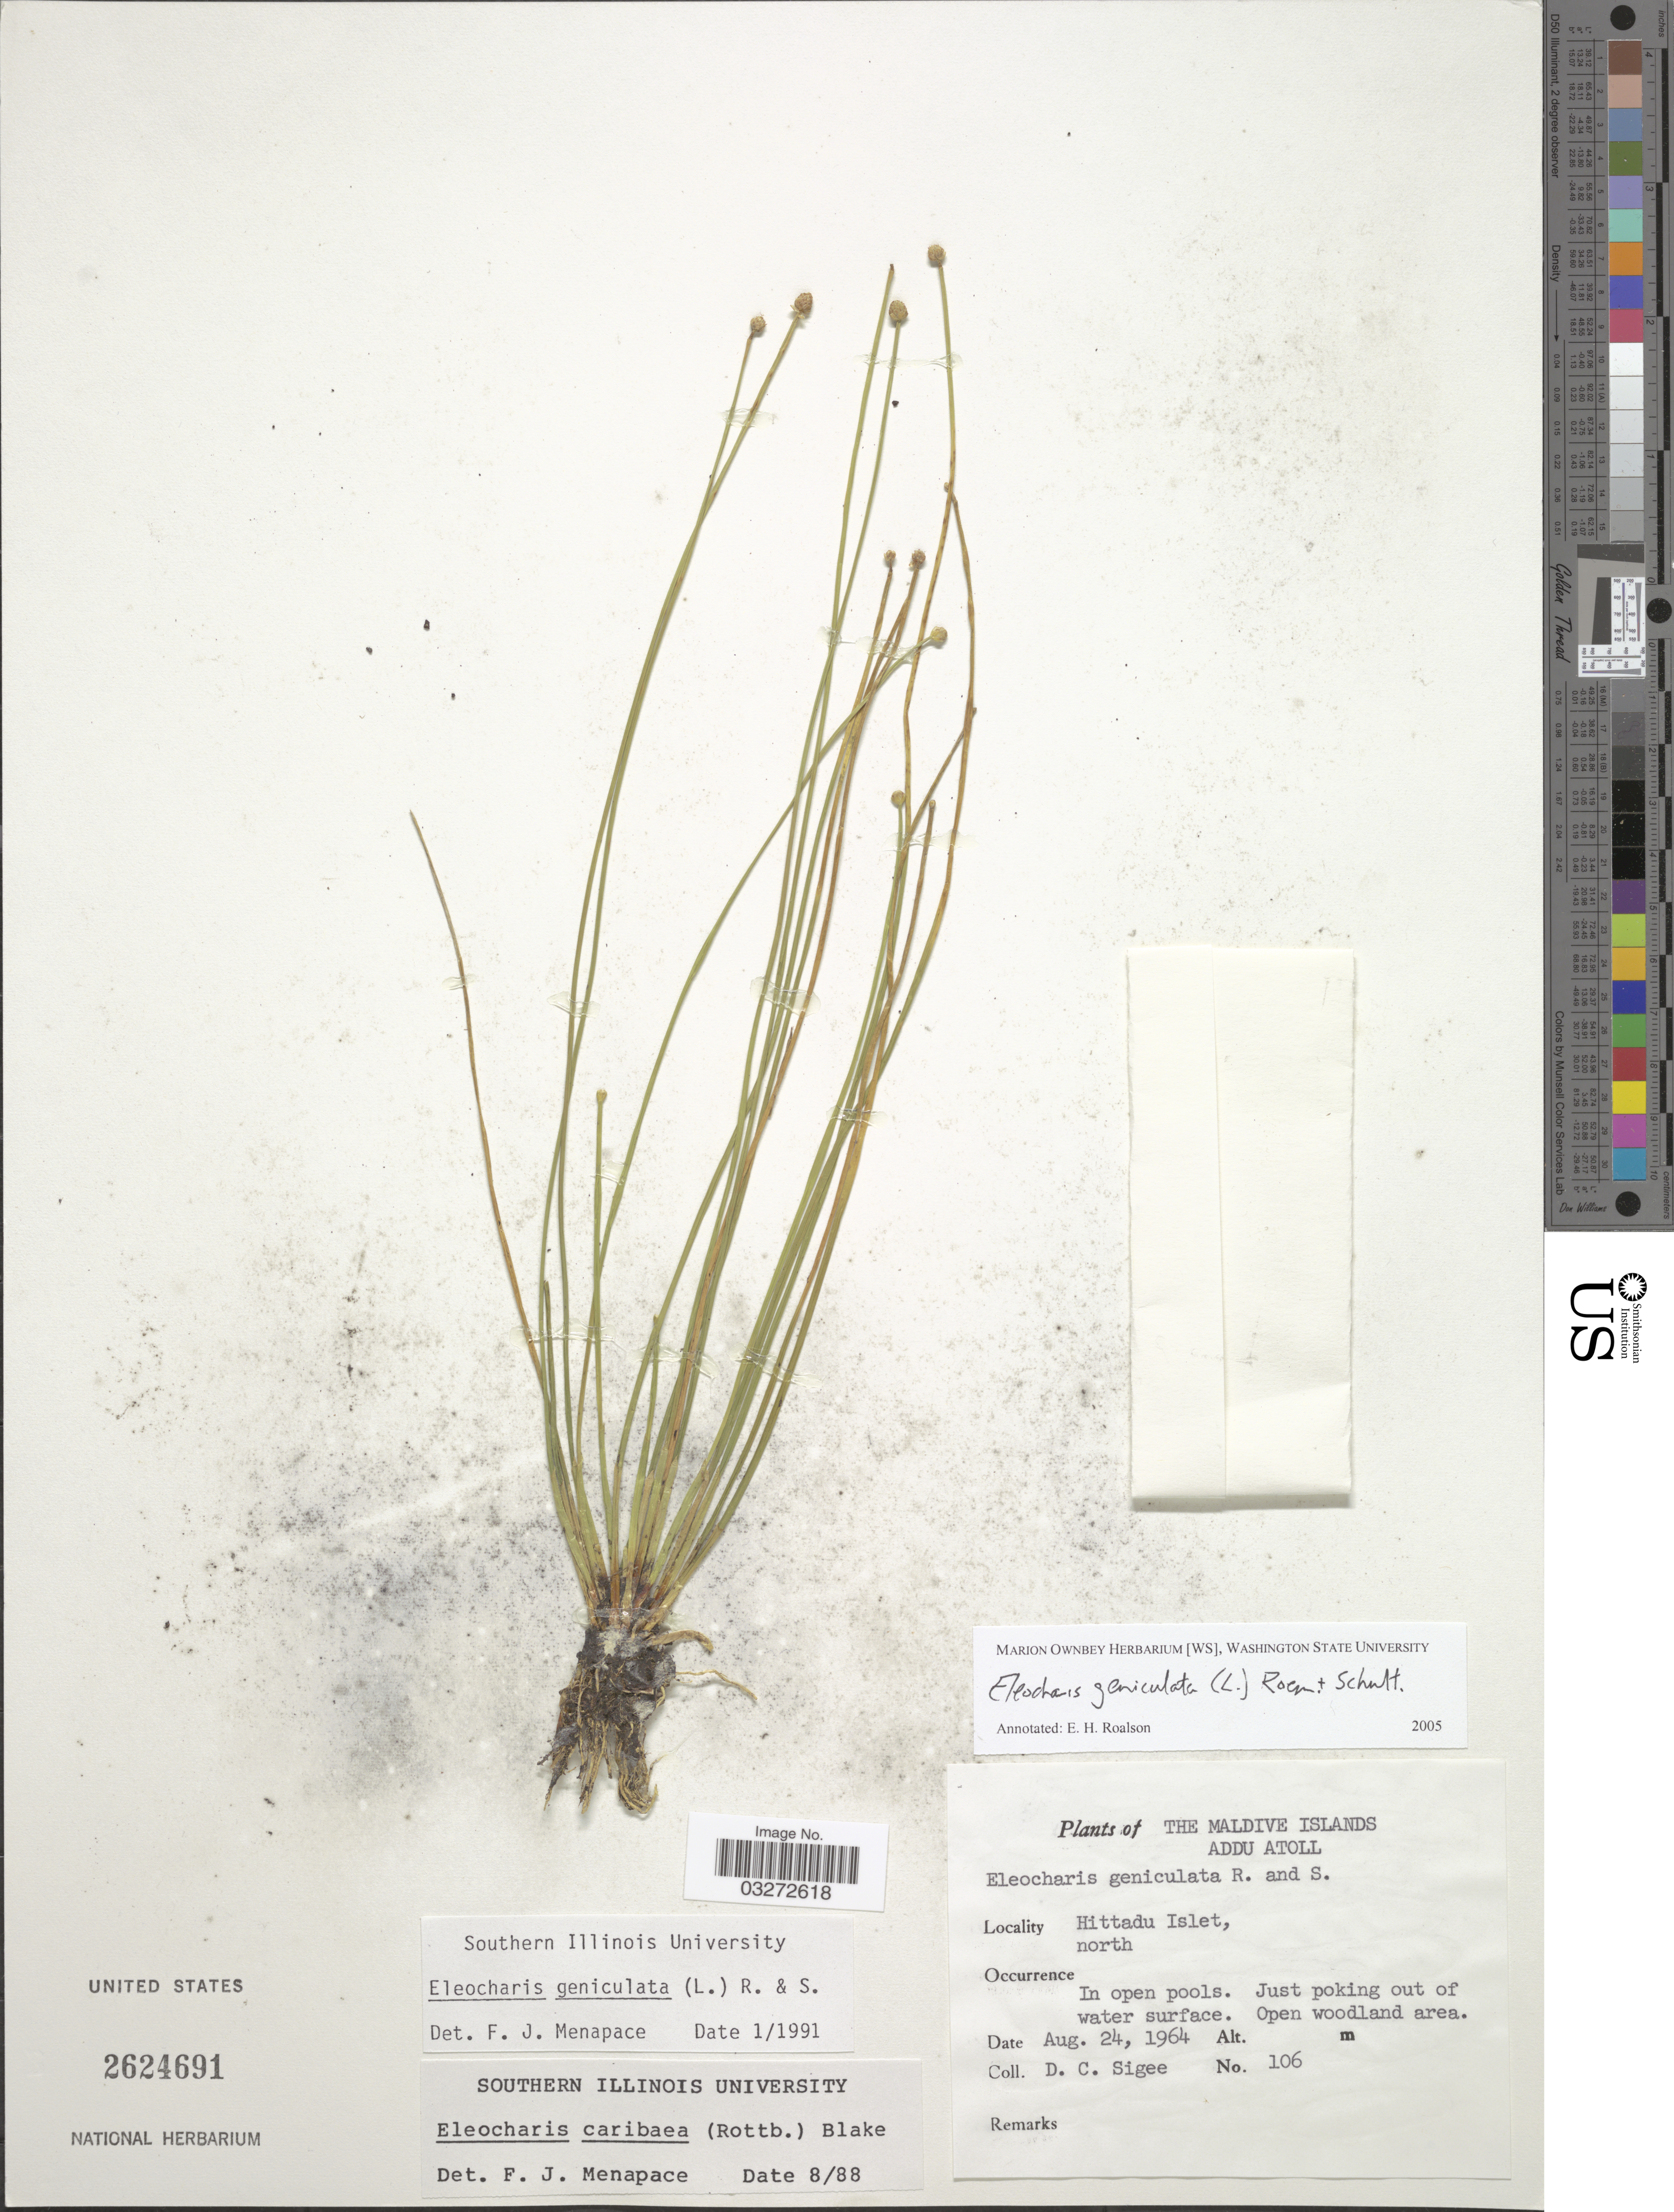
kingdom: Plantae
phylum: Tracheophyta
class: Liliopsida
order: Poales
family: Cyperaceae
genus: Eleocharis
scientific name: Eleocharis geniculata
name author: (L.) Roem. & Schult.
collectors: D. C. Sigee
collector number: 106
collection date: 1964-08-24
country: Maldive Islands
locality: Addu Atoll. Hittadu Islet, north.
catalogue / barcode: US 2624691